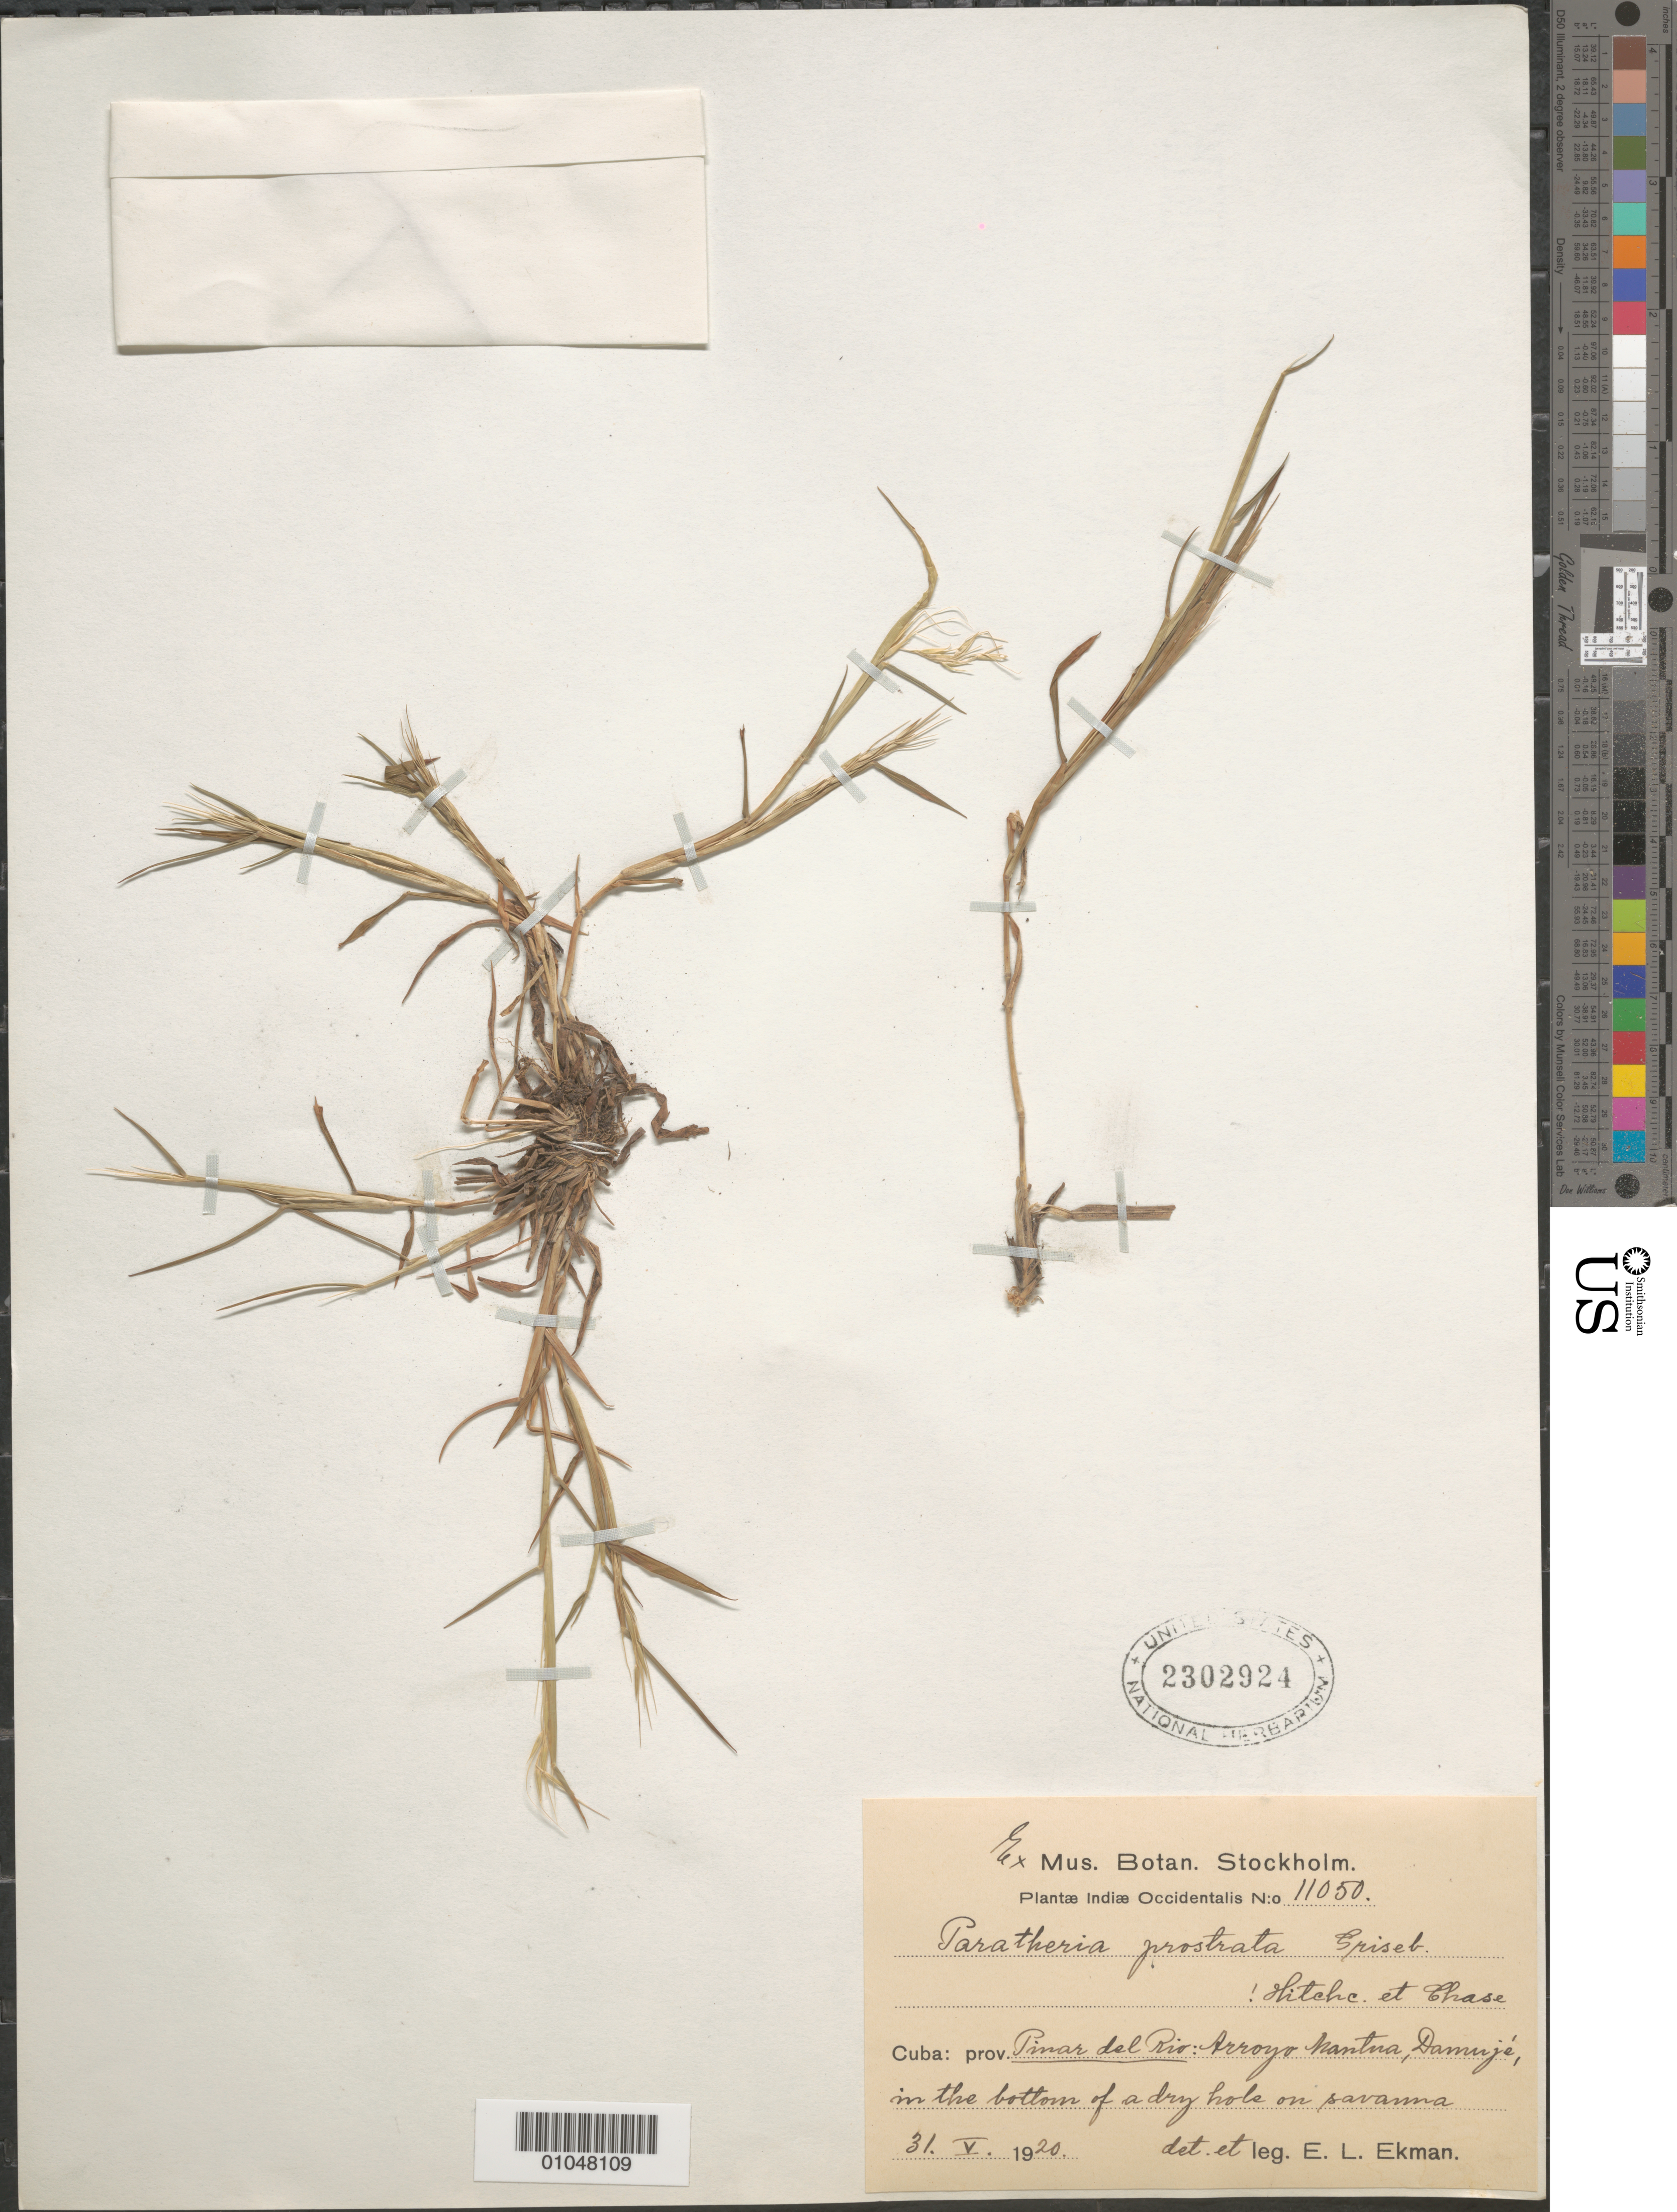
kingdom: Plantae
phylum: Tracheophyta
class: Liliopsida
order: Poales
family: Poaceae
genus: Paratheria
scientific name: Paratheria prostrata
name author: Griseb.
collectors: E. L. Ekman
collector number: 11050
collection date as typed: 31 May 1920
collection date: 1920-05-31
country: Cuba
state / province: Pinar del Rio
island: Cuba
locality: Arroyo Mantua, Damuje,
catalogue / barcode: US 2302924